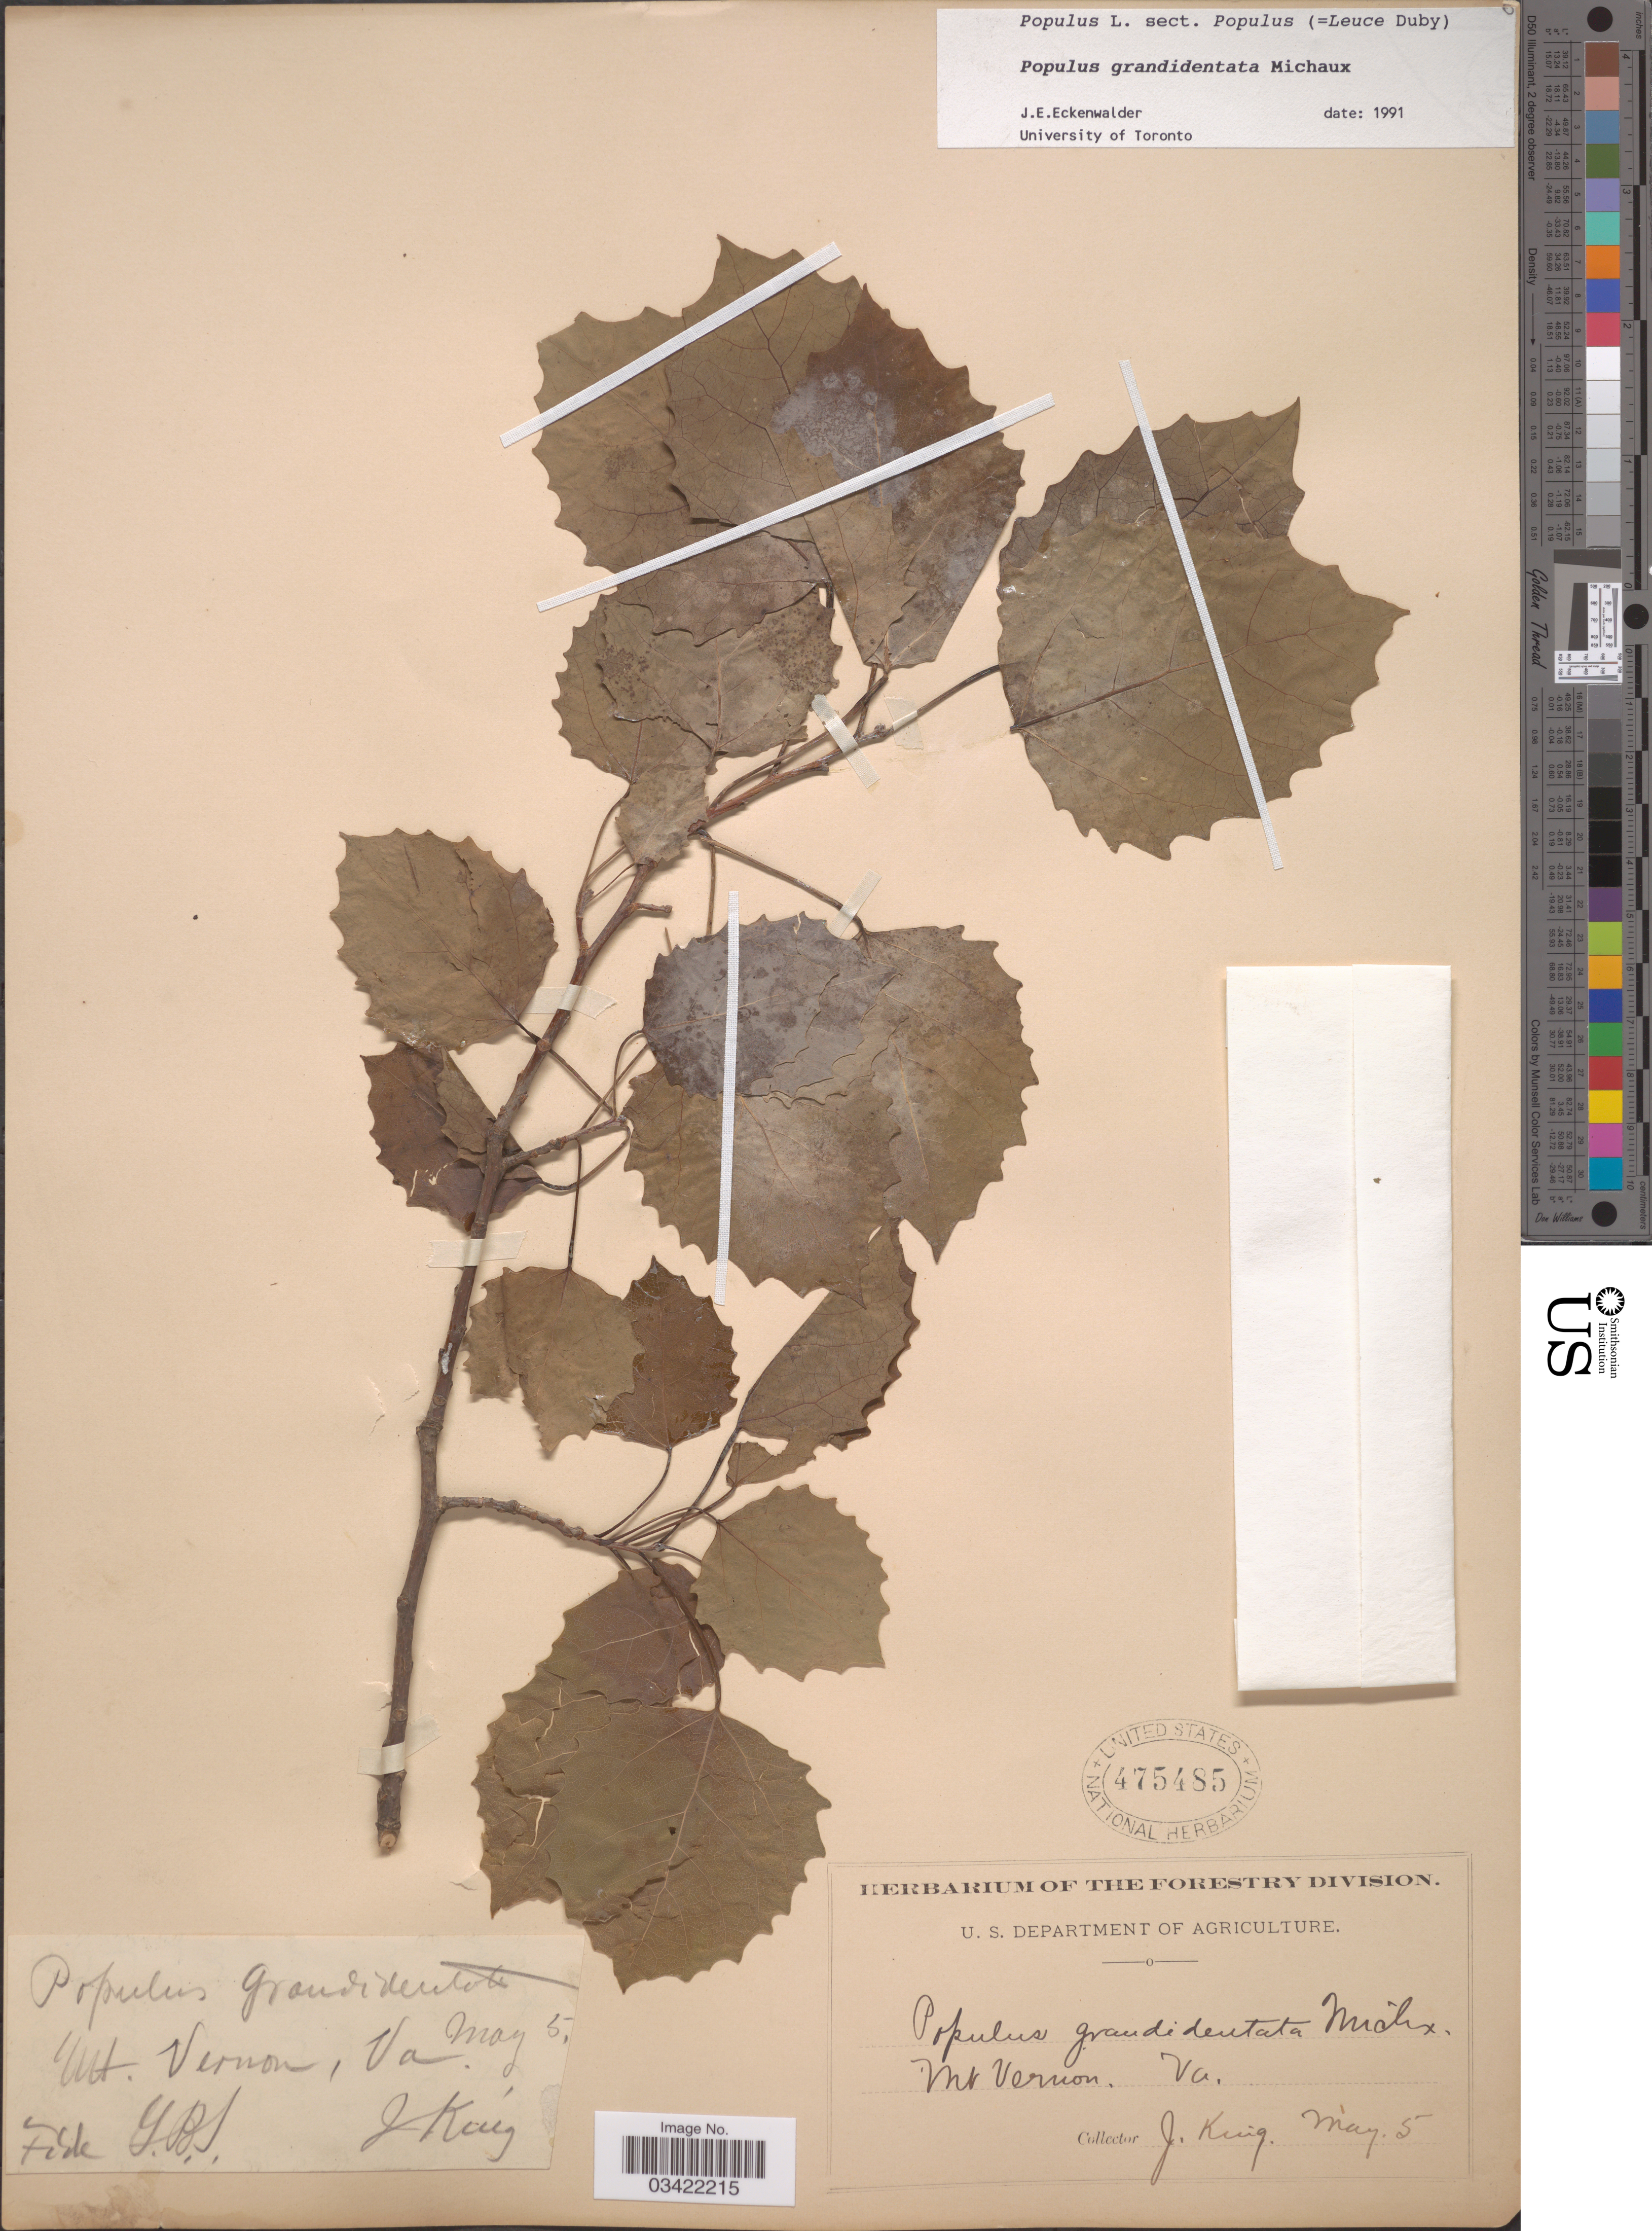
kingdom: Plantae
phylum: Tracheophyta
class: Magnoliopsida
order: Malpighiales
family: Salicaceae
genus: Populus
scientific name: Populus grandidentata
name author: Michx.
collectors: J. King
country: United States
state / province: Virginia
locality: Mt. Vernon.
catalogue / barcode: US 475485